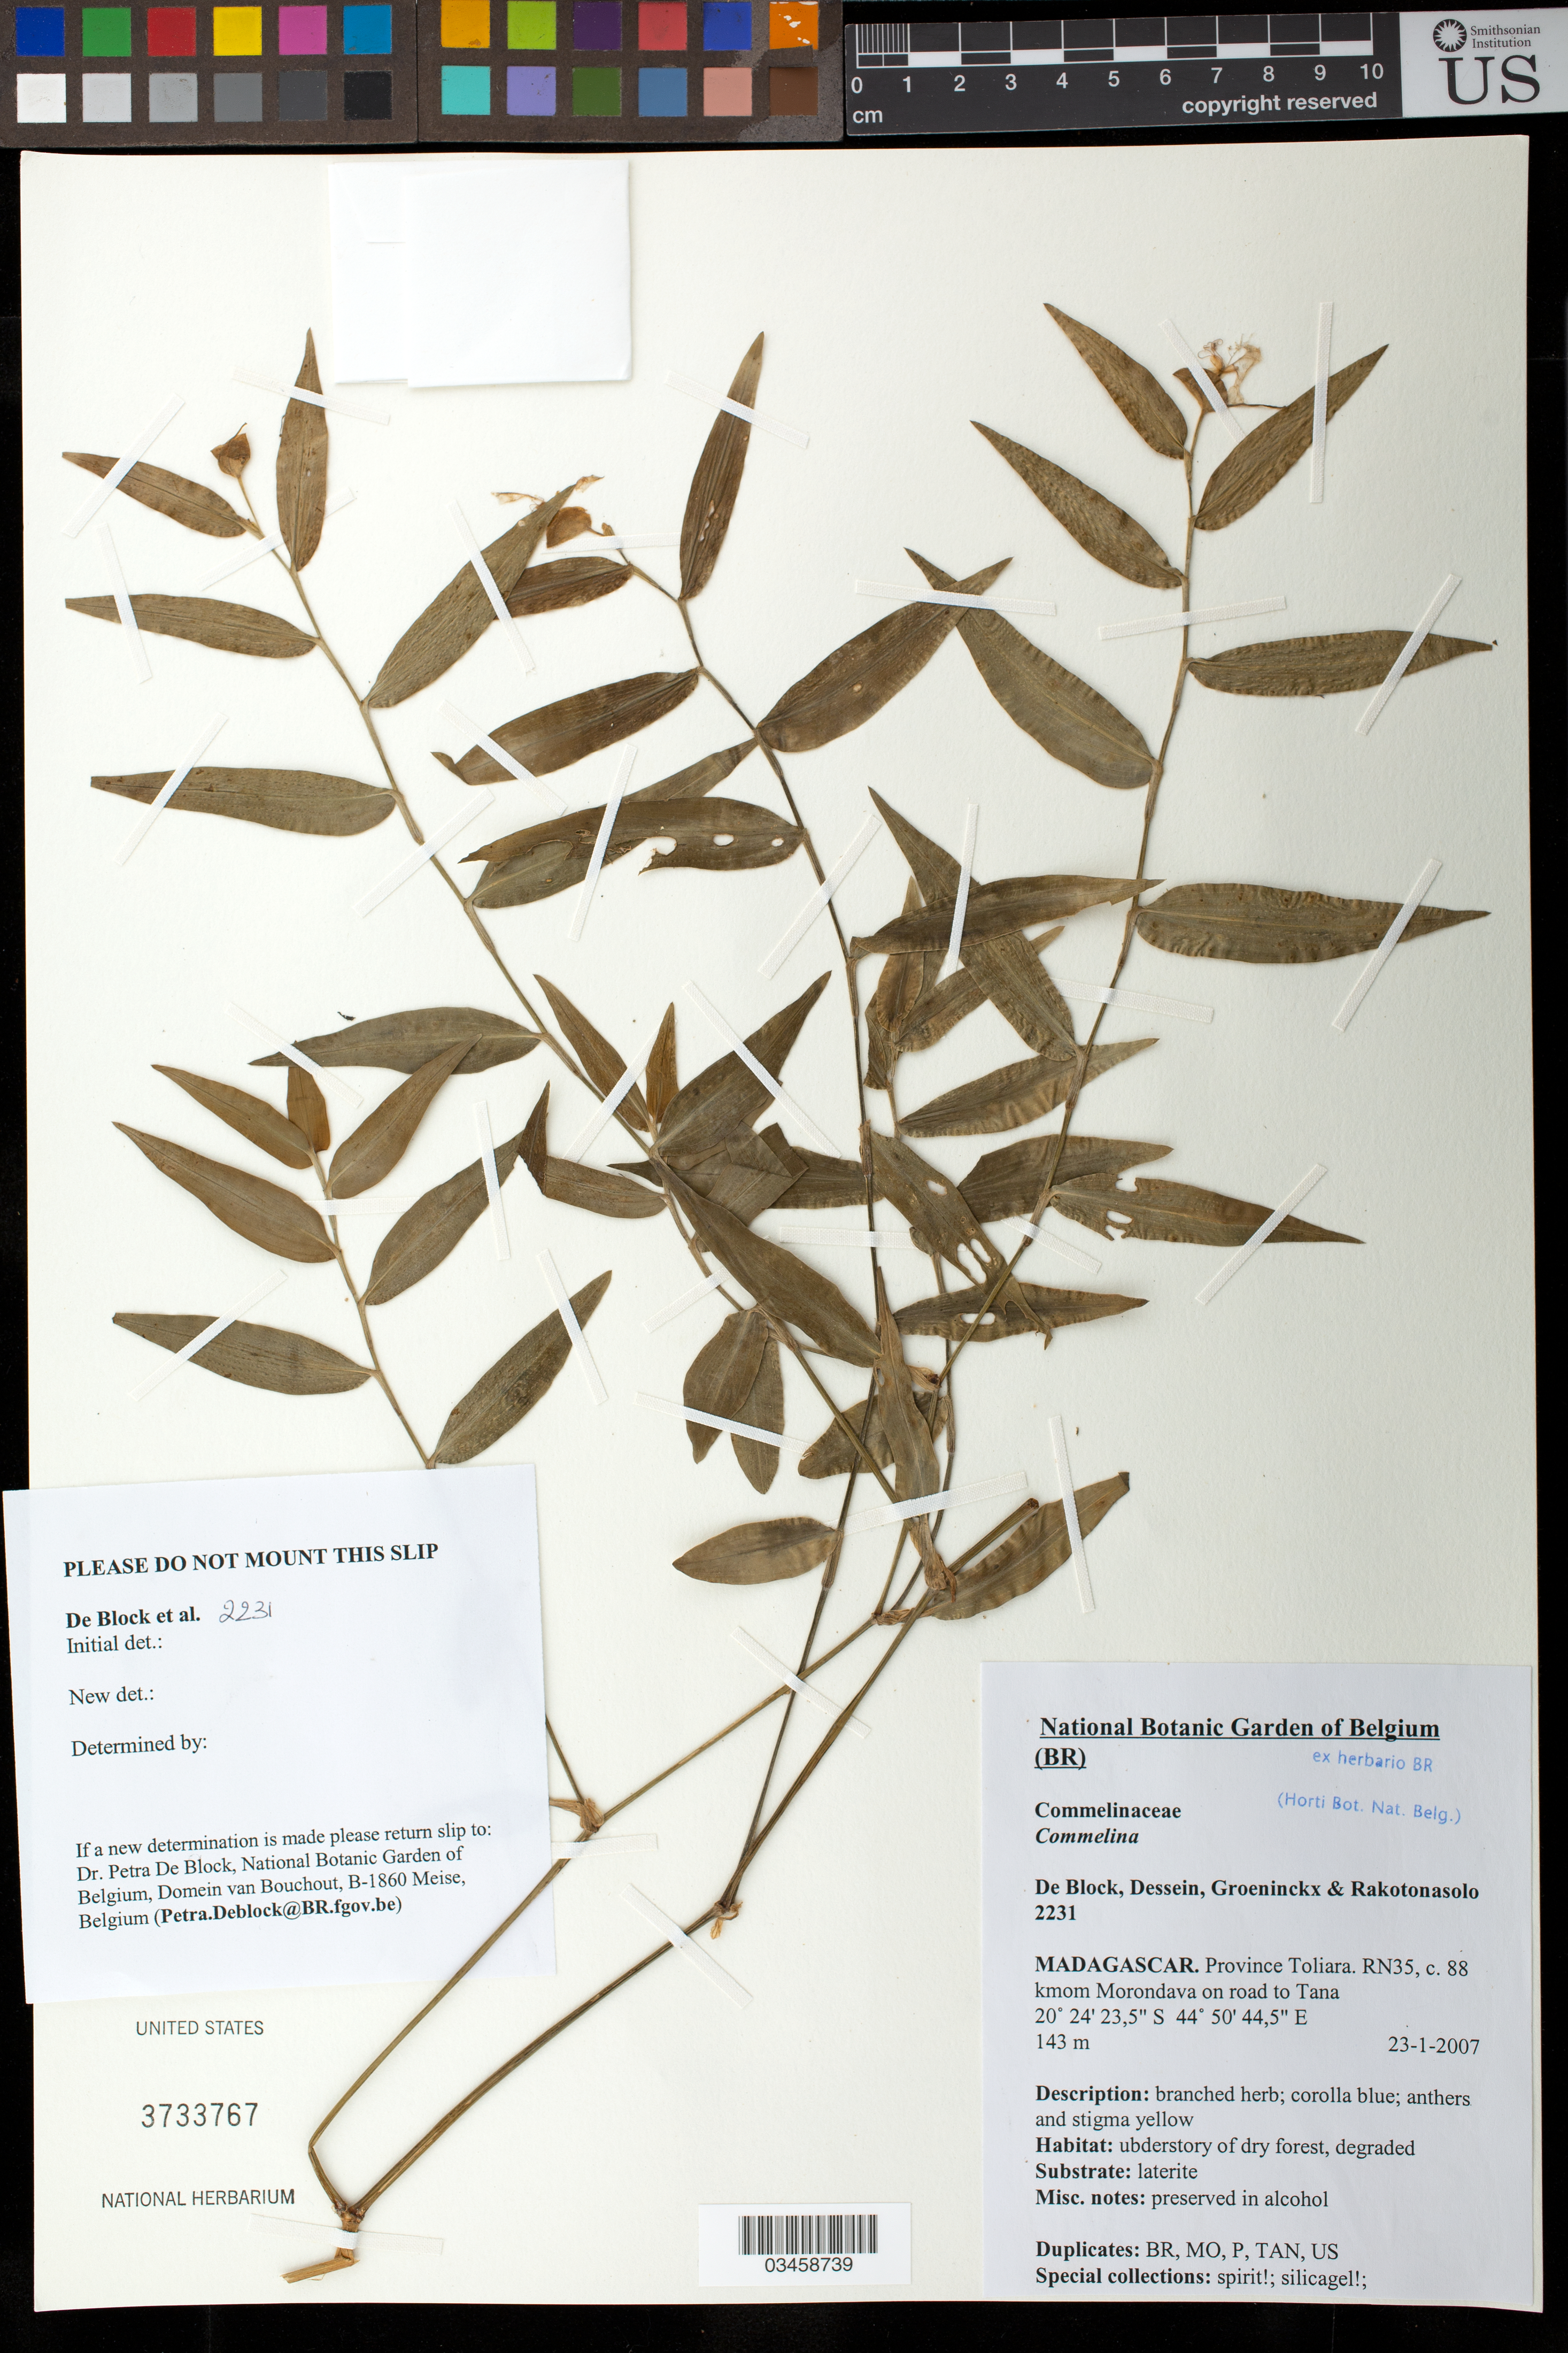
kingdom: Plantae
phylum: Tracheophyta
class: Liliopsida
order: Commelinales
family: Commelinaceae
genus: Commelina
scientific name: Commelina sp.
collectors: De Block, Rakotonasolo, I. Groeninckx & S. Dessein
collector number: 2231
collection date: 2007-01-23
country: Madagascar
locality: Province Toliara. RN35, c. 88 kmom Morondava on road to Tana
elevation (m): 143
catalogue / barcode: US 3733767